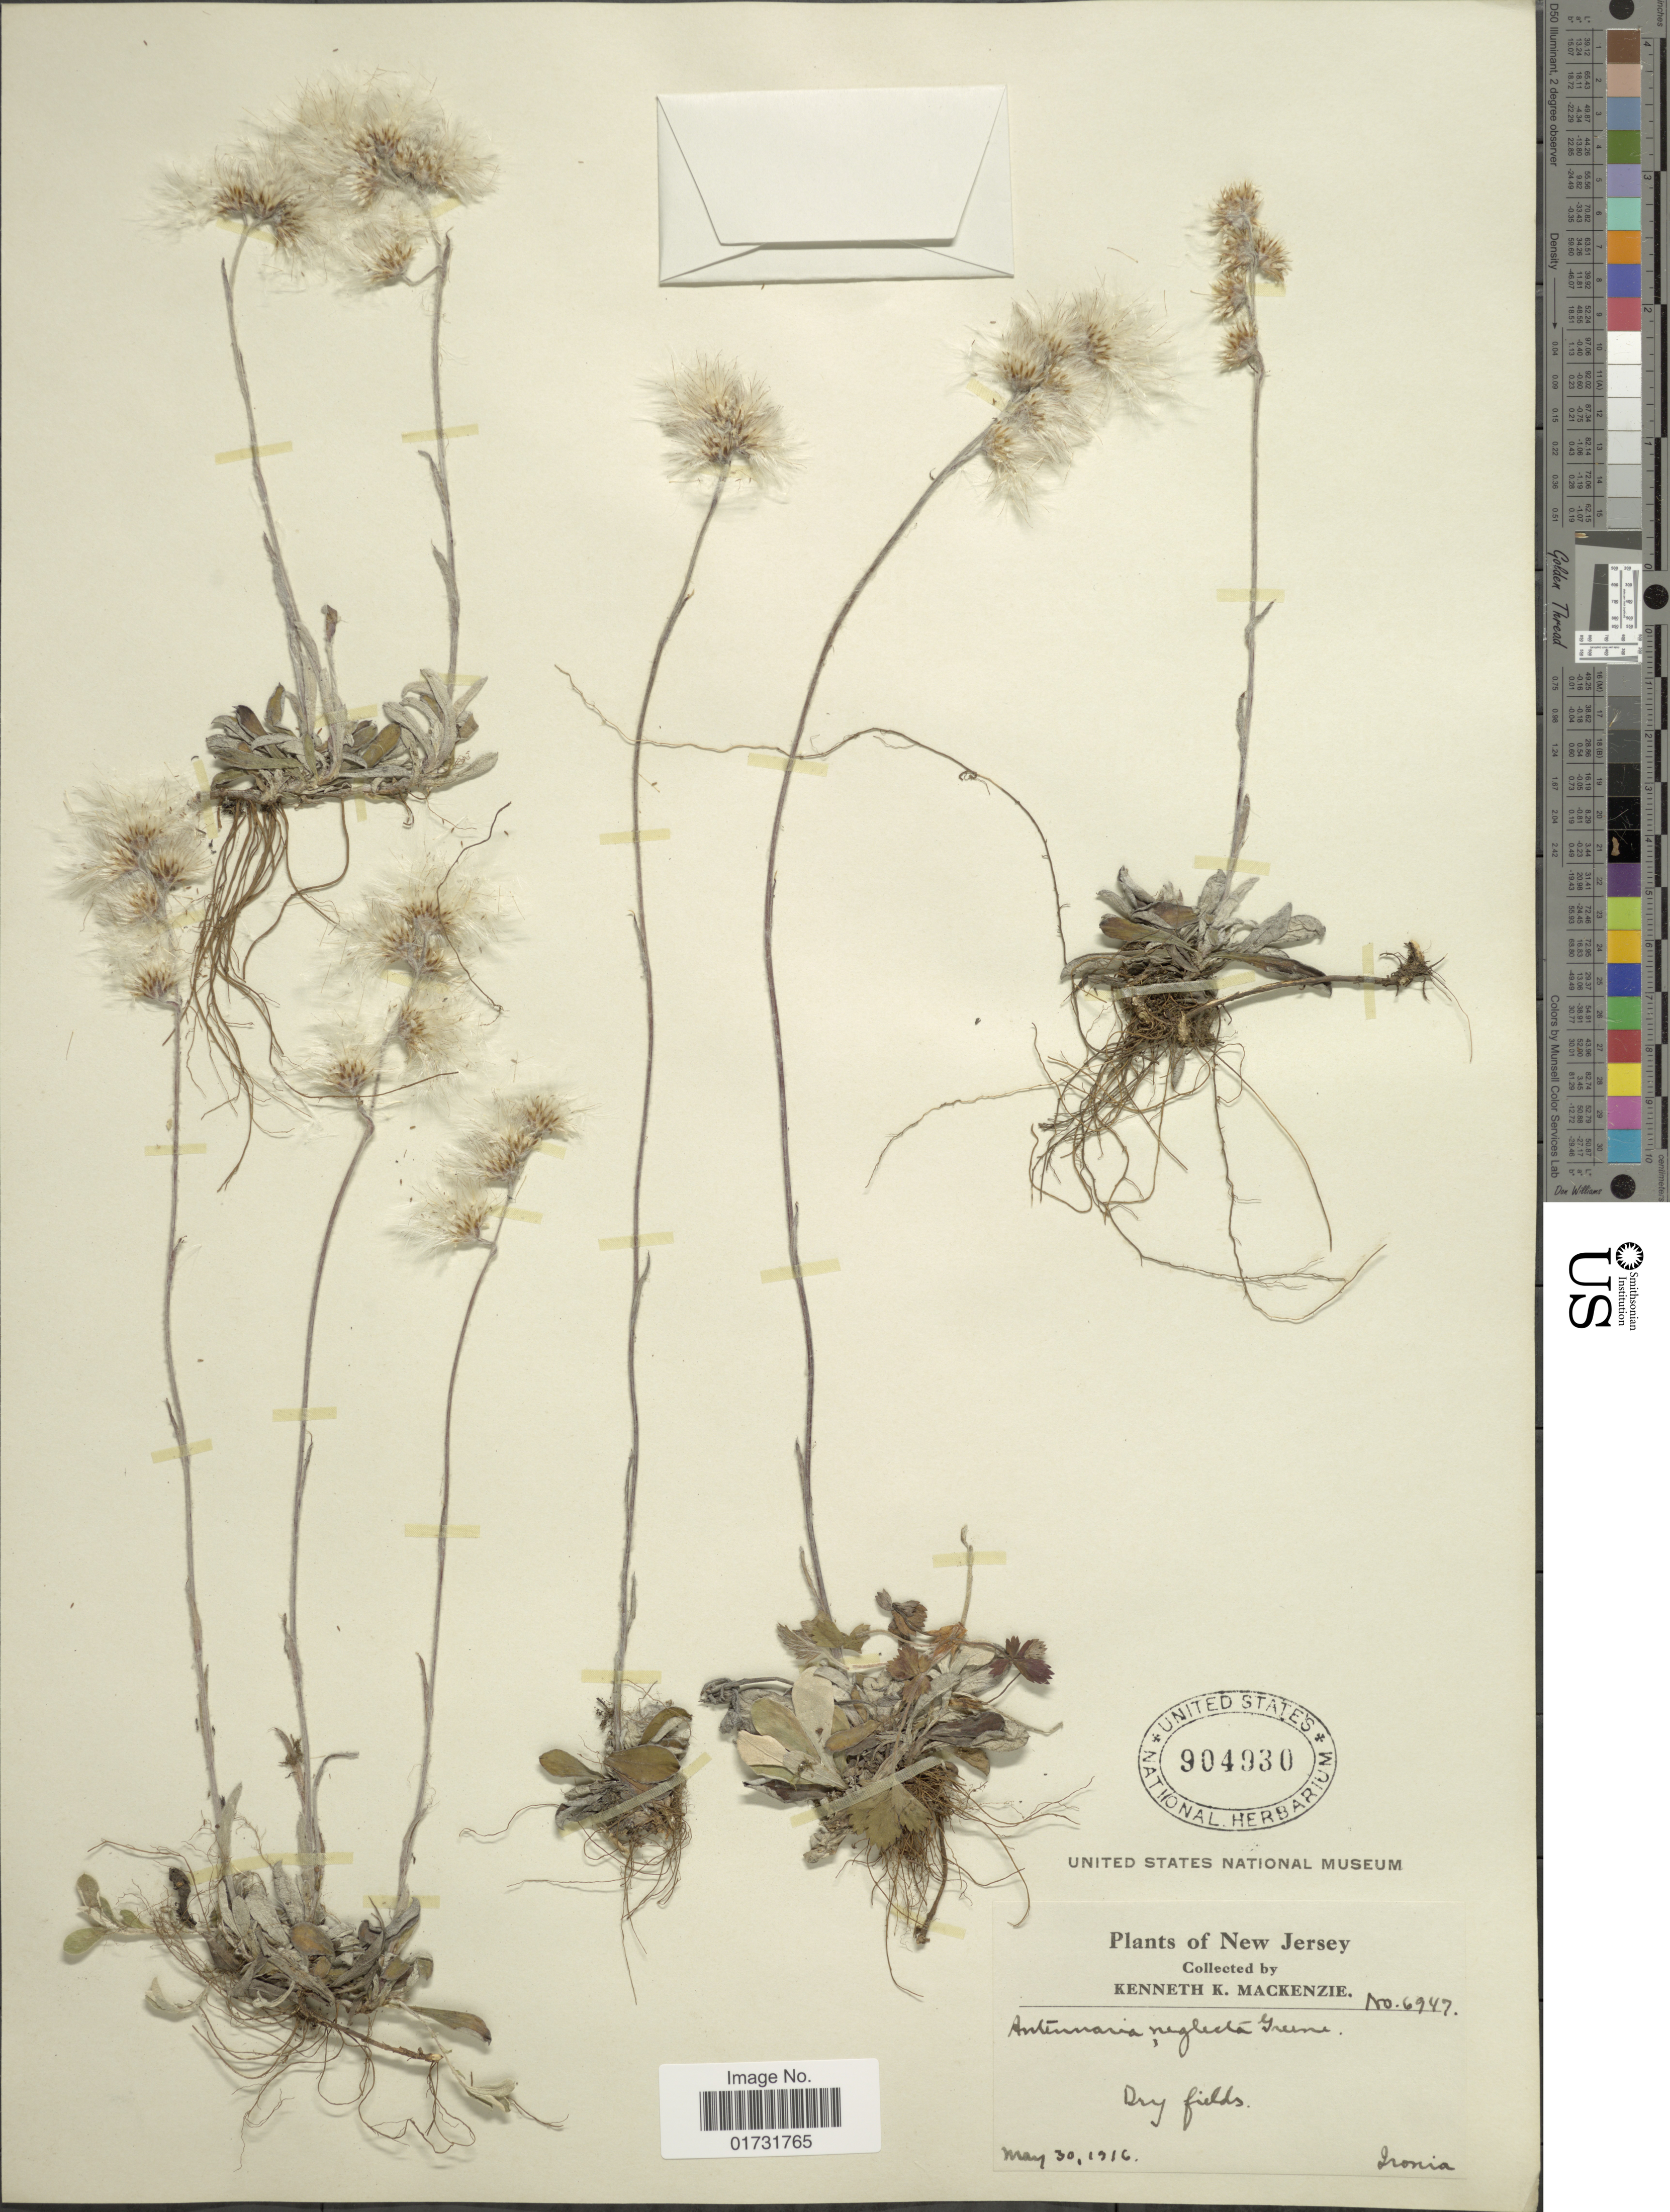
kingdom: Plantae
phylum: Tracheophyta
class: Magnoliopsida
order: Asterales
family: Asteraceae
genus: Antennaria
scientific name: Antennaria neglecta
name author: Greene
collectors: K. K. Mackenzie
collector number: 9647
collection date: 1916-05-30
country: United States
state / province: New Jersey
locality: Ironia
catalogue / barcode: US 904930